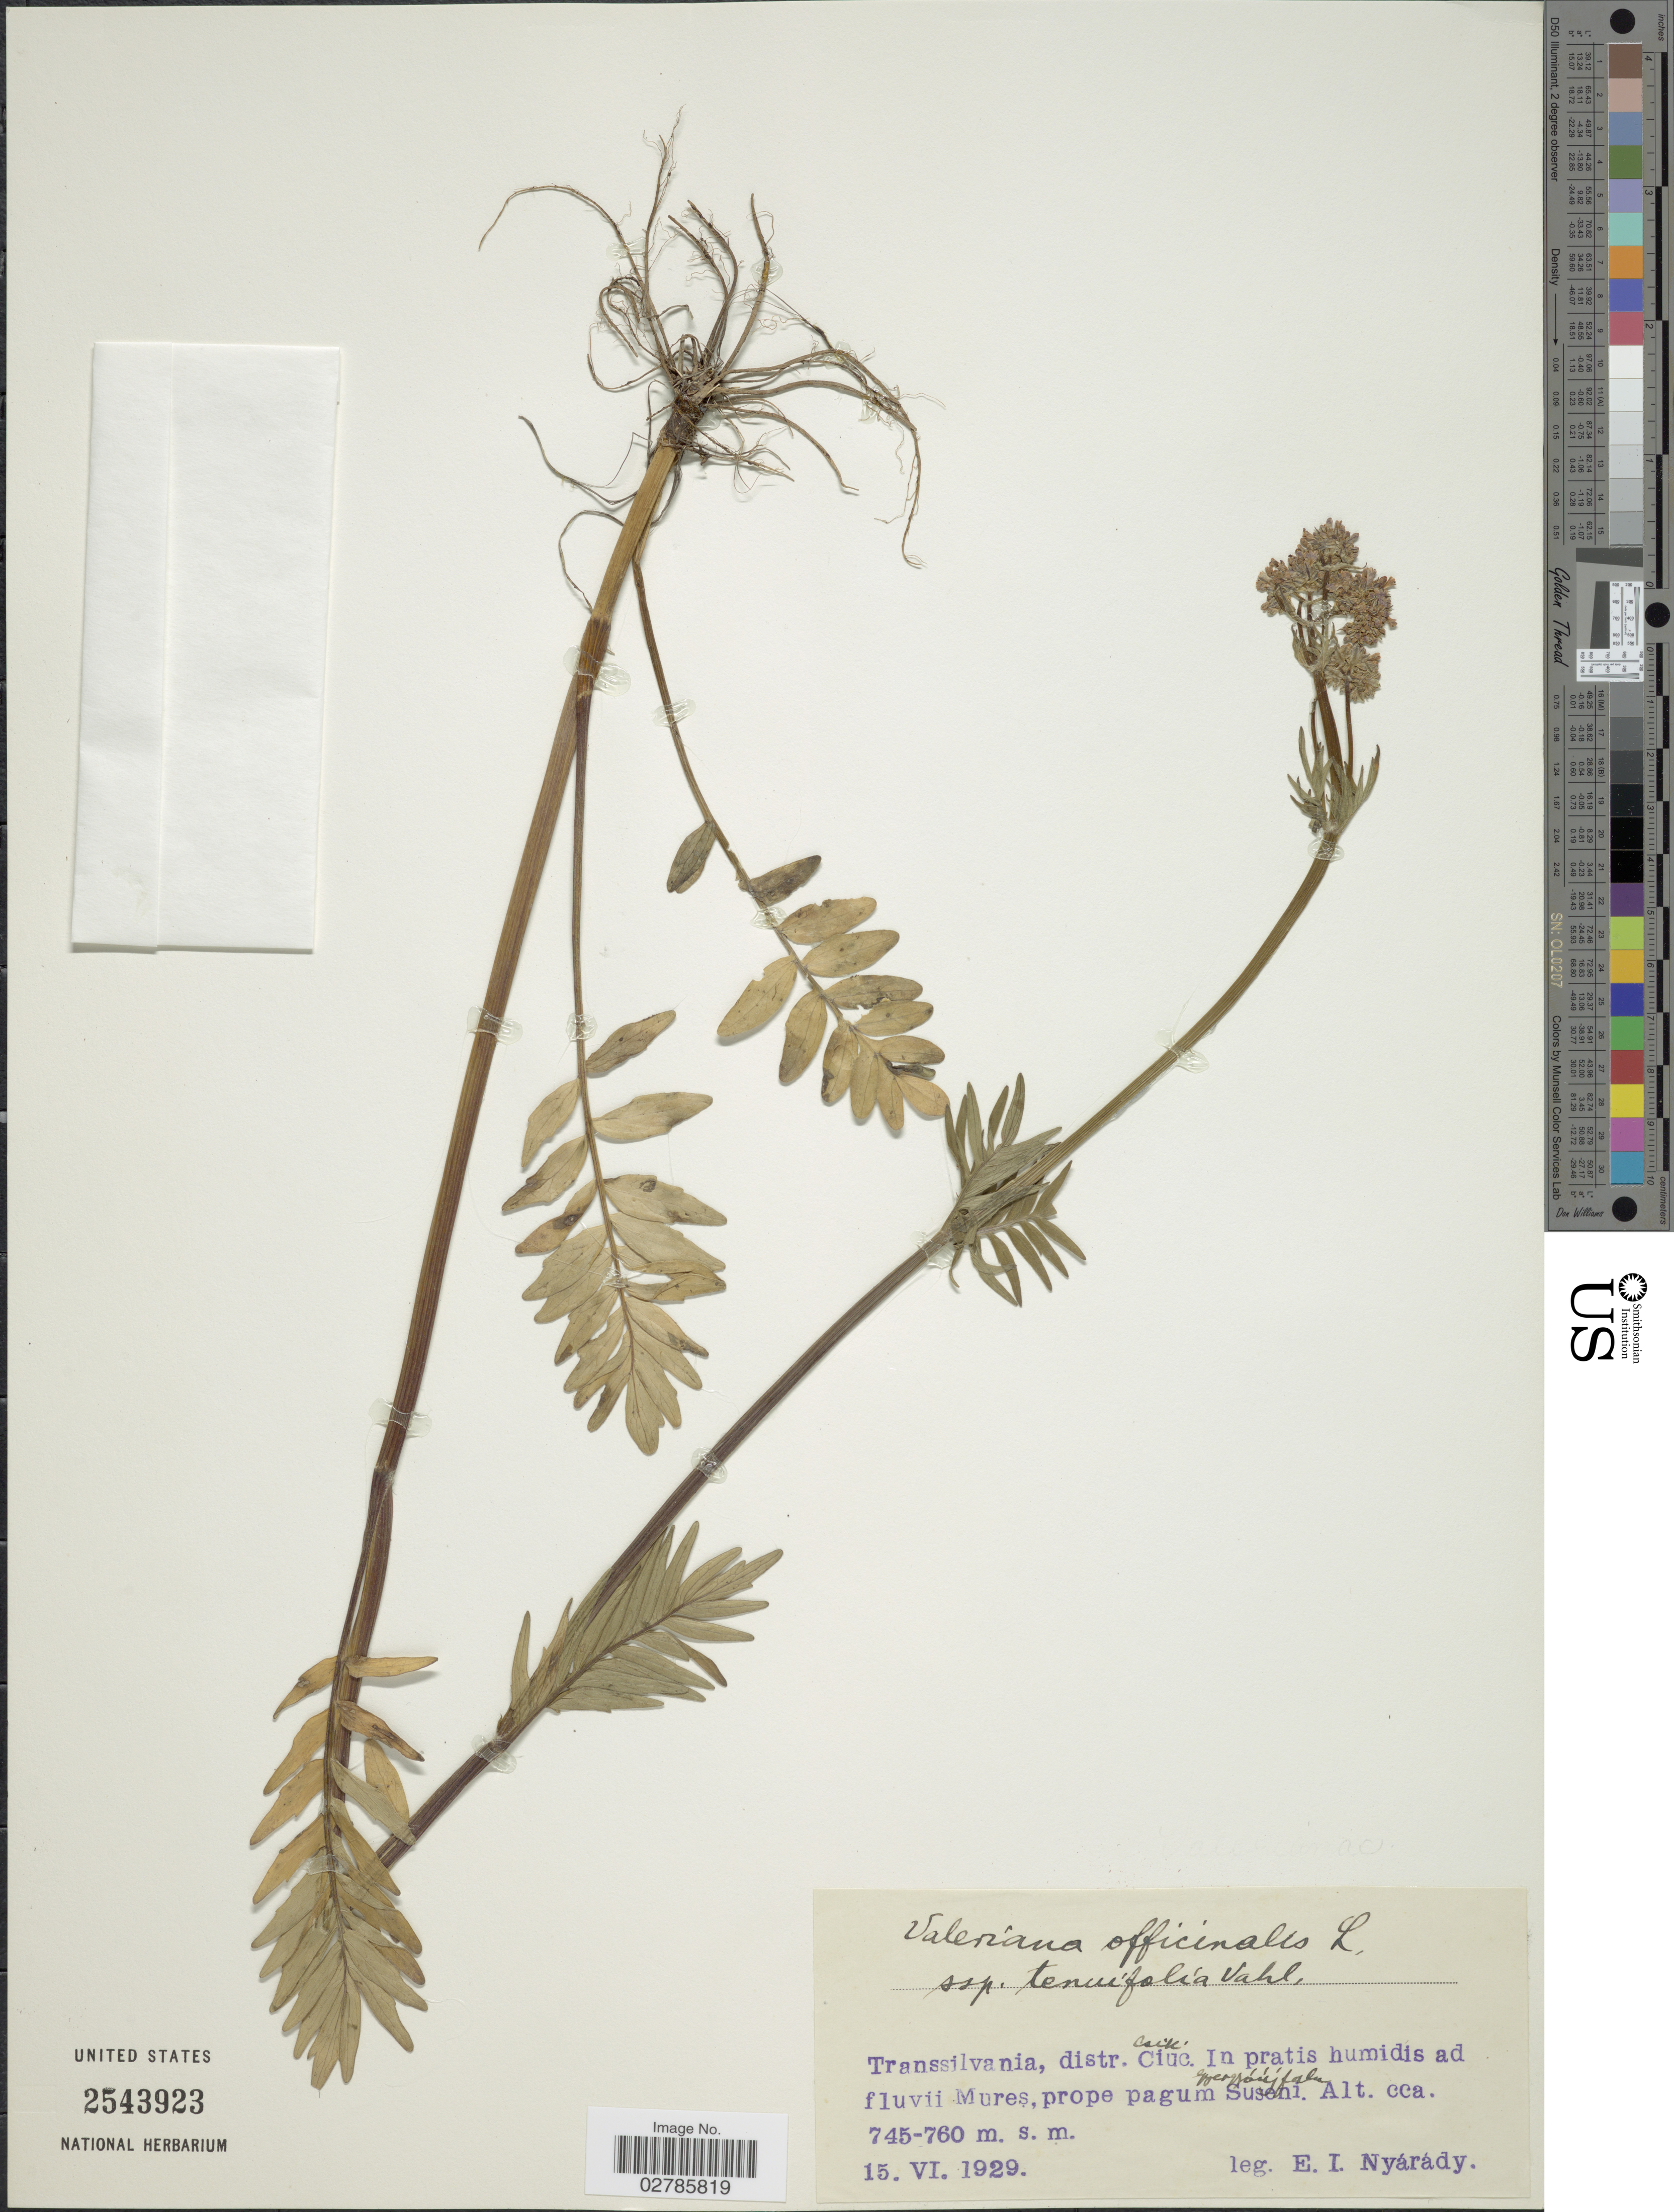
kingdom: Plantae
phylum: Tracheophyta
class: Magnoliopsida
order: Dipsacales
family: Caprifoliaceae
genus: Valeriana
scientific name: Valeriana officinalis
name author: L.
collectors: E. Nyárády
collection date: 1929-06-15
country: Romania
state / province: Mures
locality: Transsilvania, distr. caix Ciuc. In pratis humidis ad fluvii Mures, prope pagum Gyergraujfalu Susoni. [interpreted]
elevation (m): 745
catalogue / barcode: US 2543923